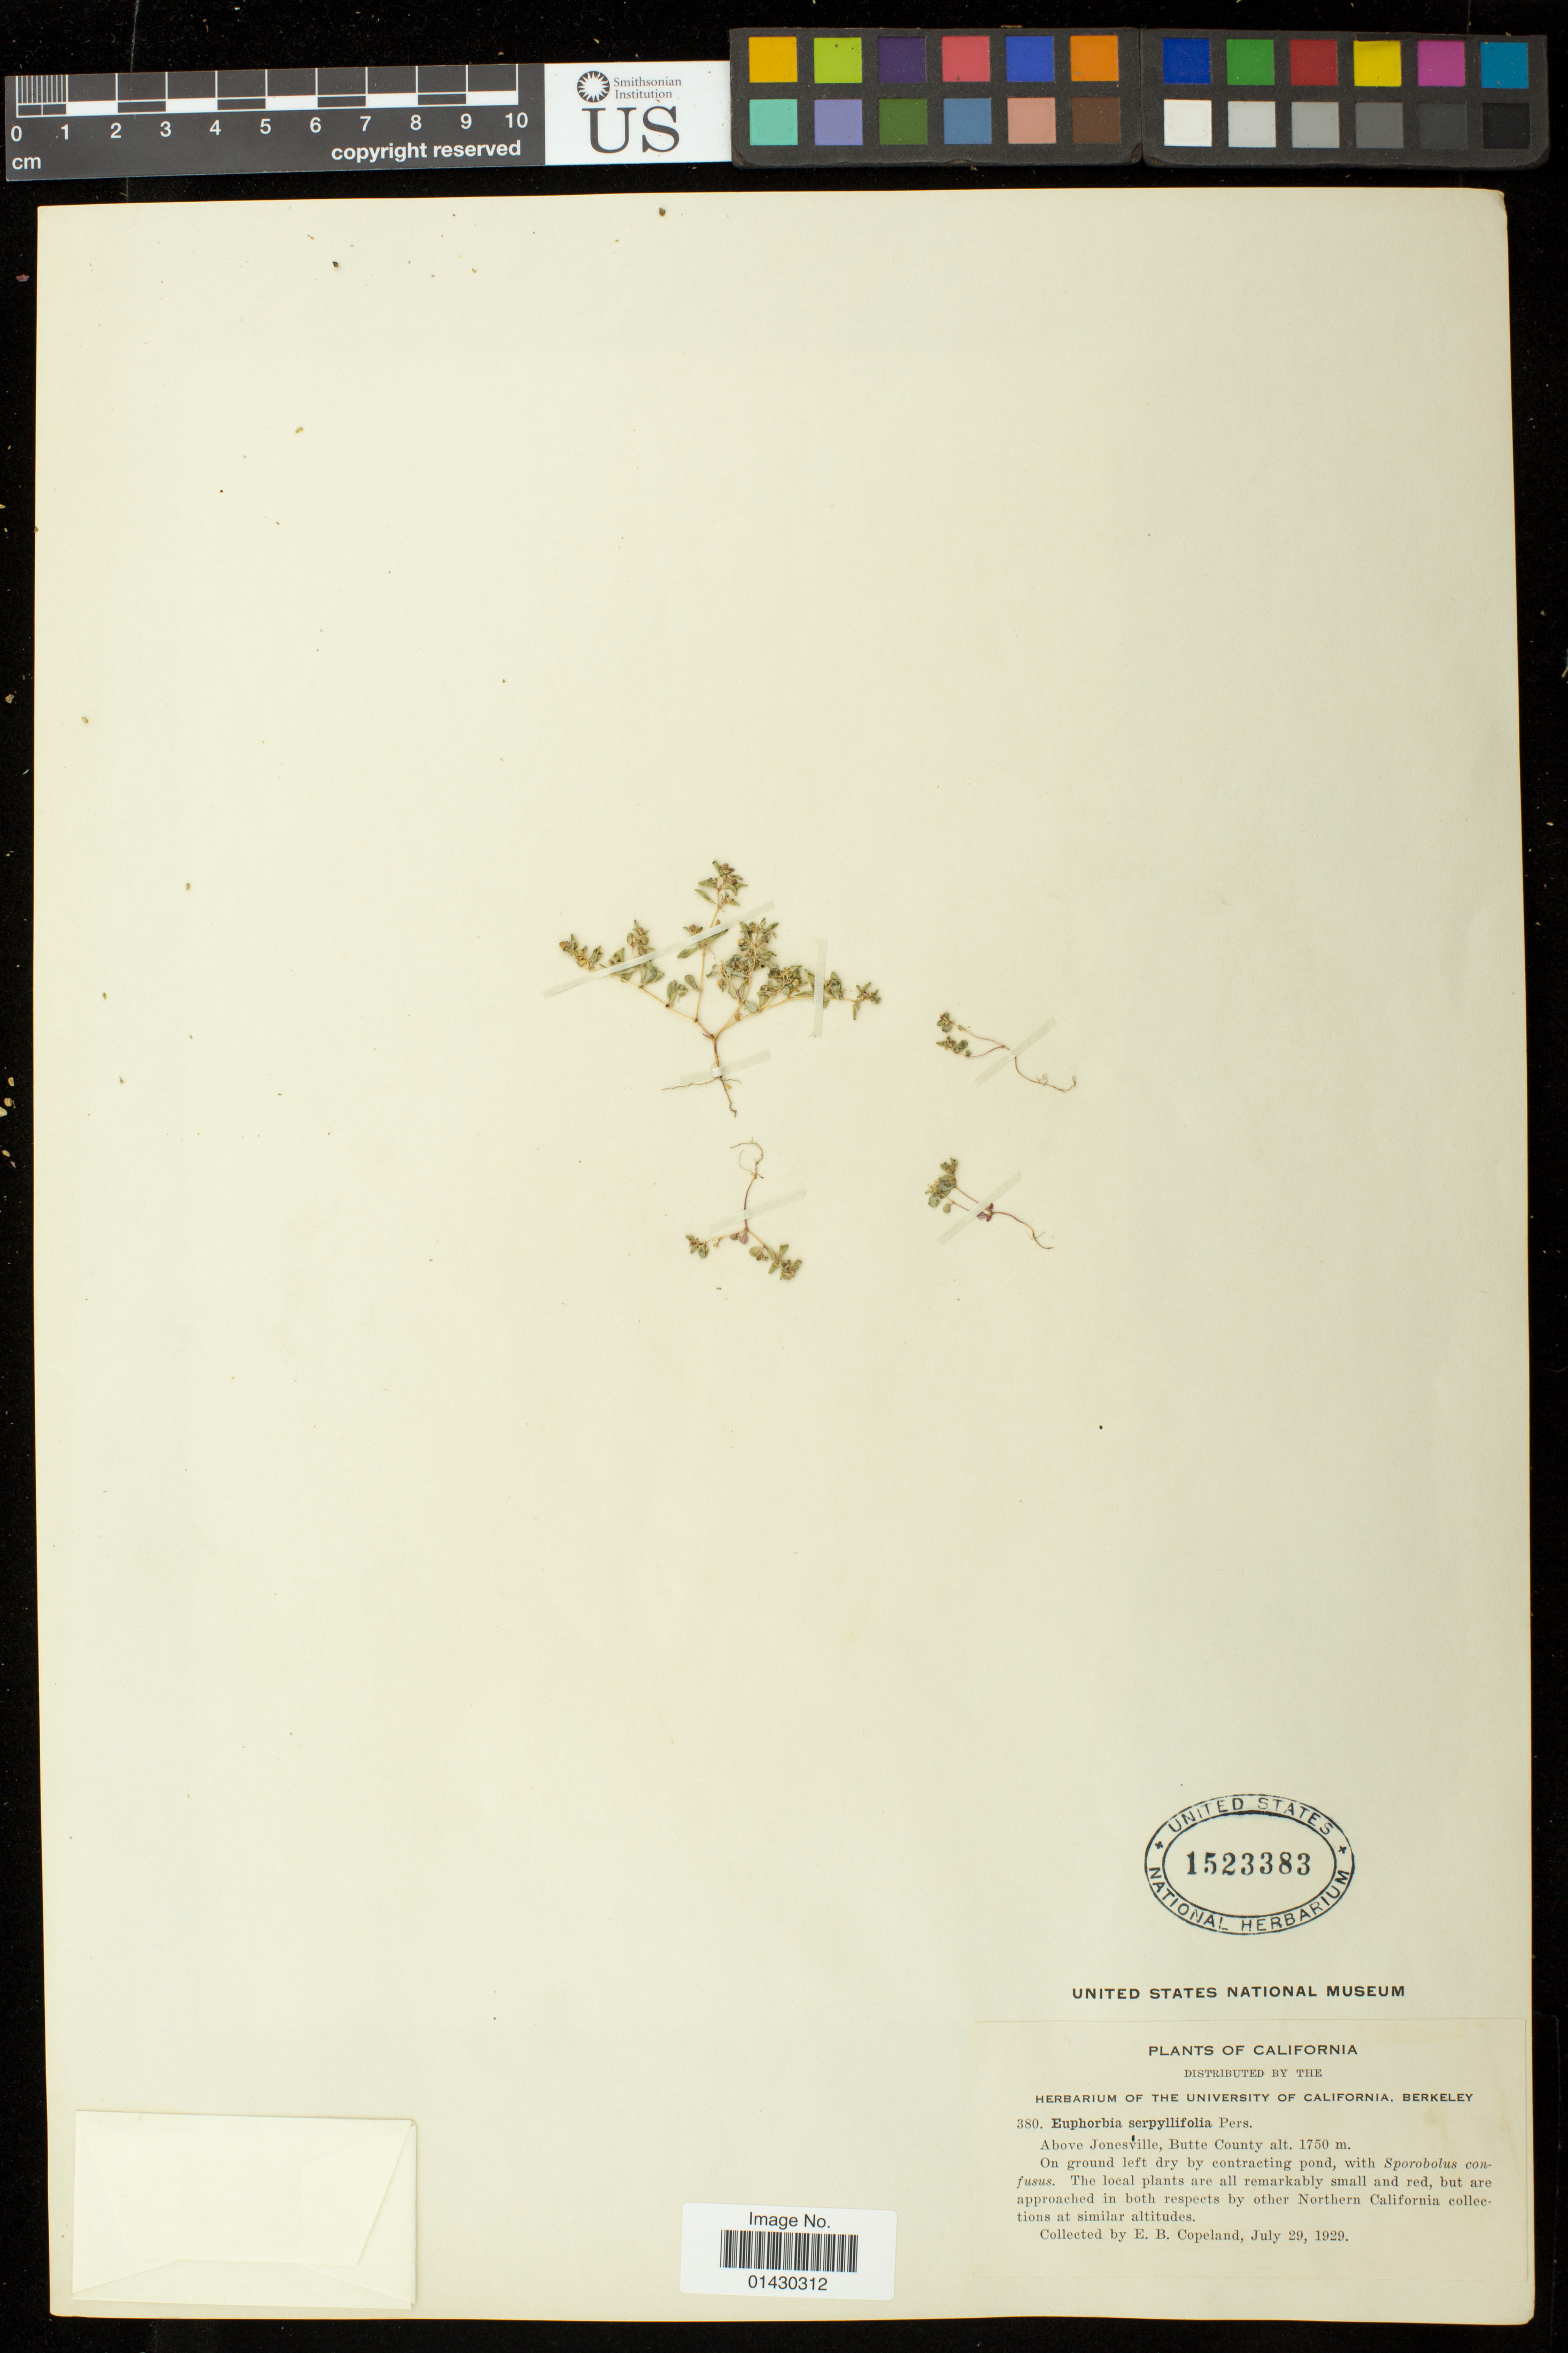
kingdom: Plantae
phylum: Tracheophyta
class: Magnoliopsida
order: Malpighiales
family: Euphorbiaceae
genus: Euphorbia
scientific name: Euphorbia serpillifolia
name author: Pers.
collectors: E. B. Copeland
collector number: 380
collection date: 1929-07-29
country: United States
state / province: California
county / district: Butte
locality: Above Jonesville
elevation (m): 1750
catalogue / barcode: US 1523383